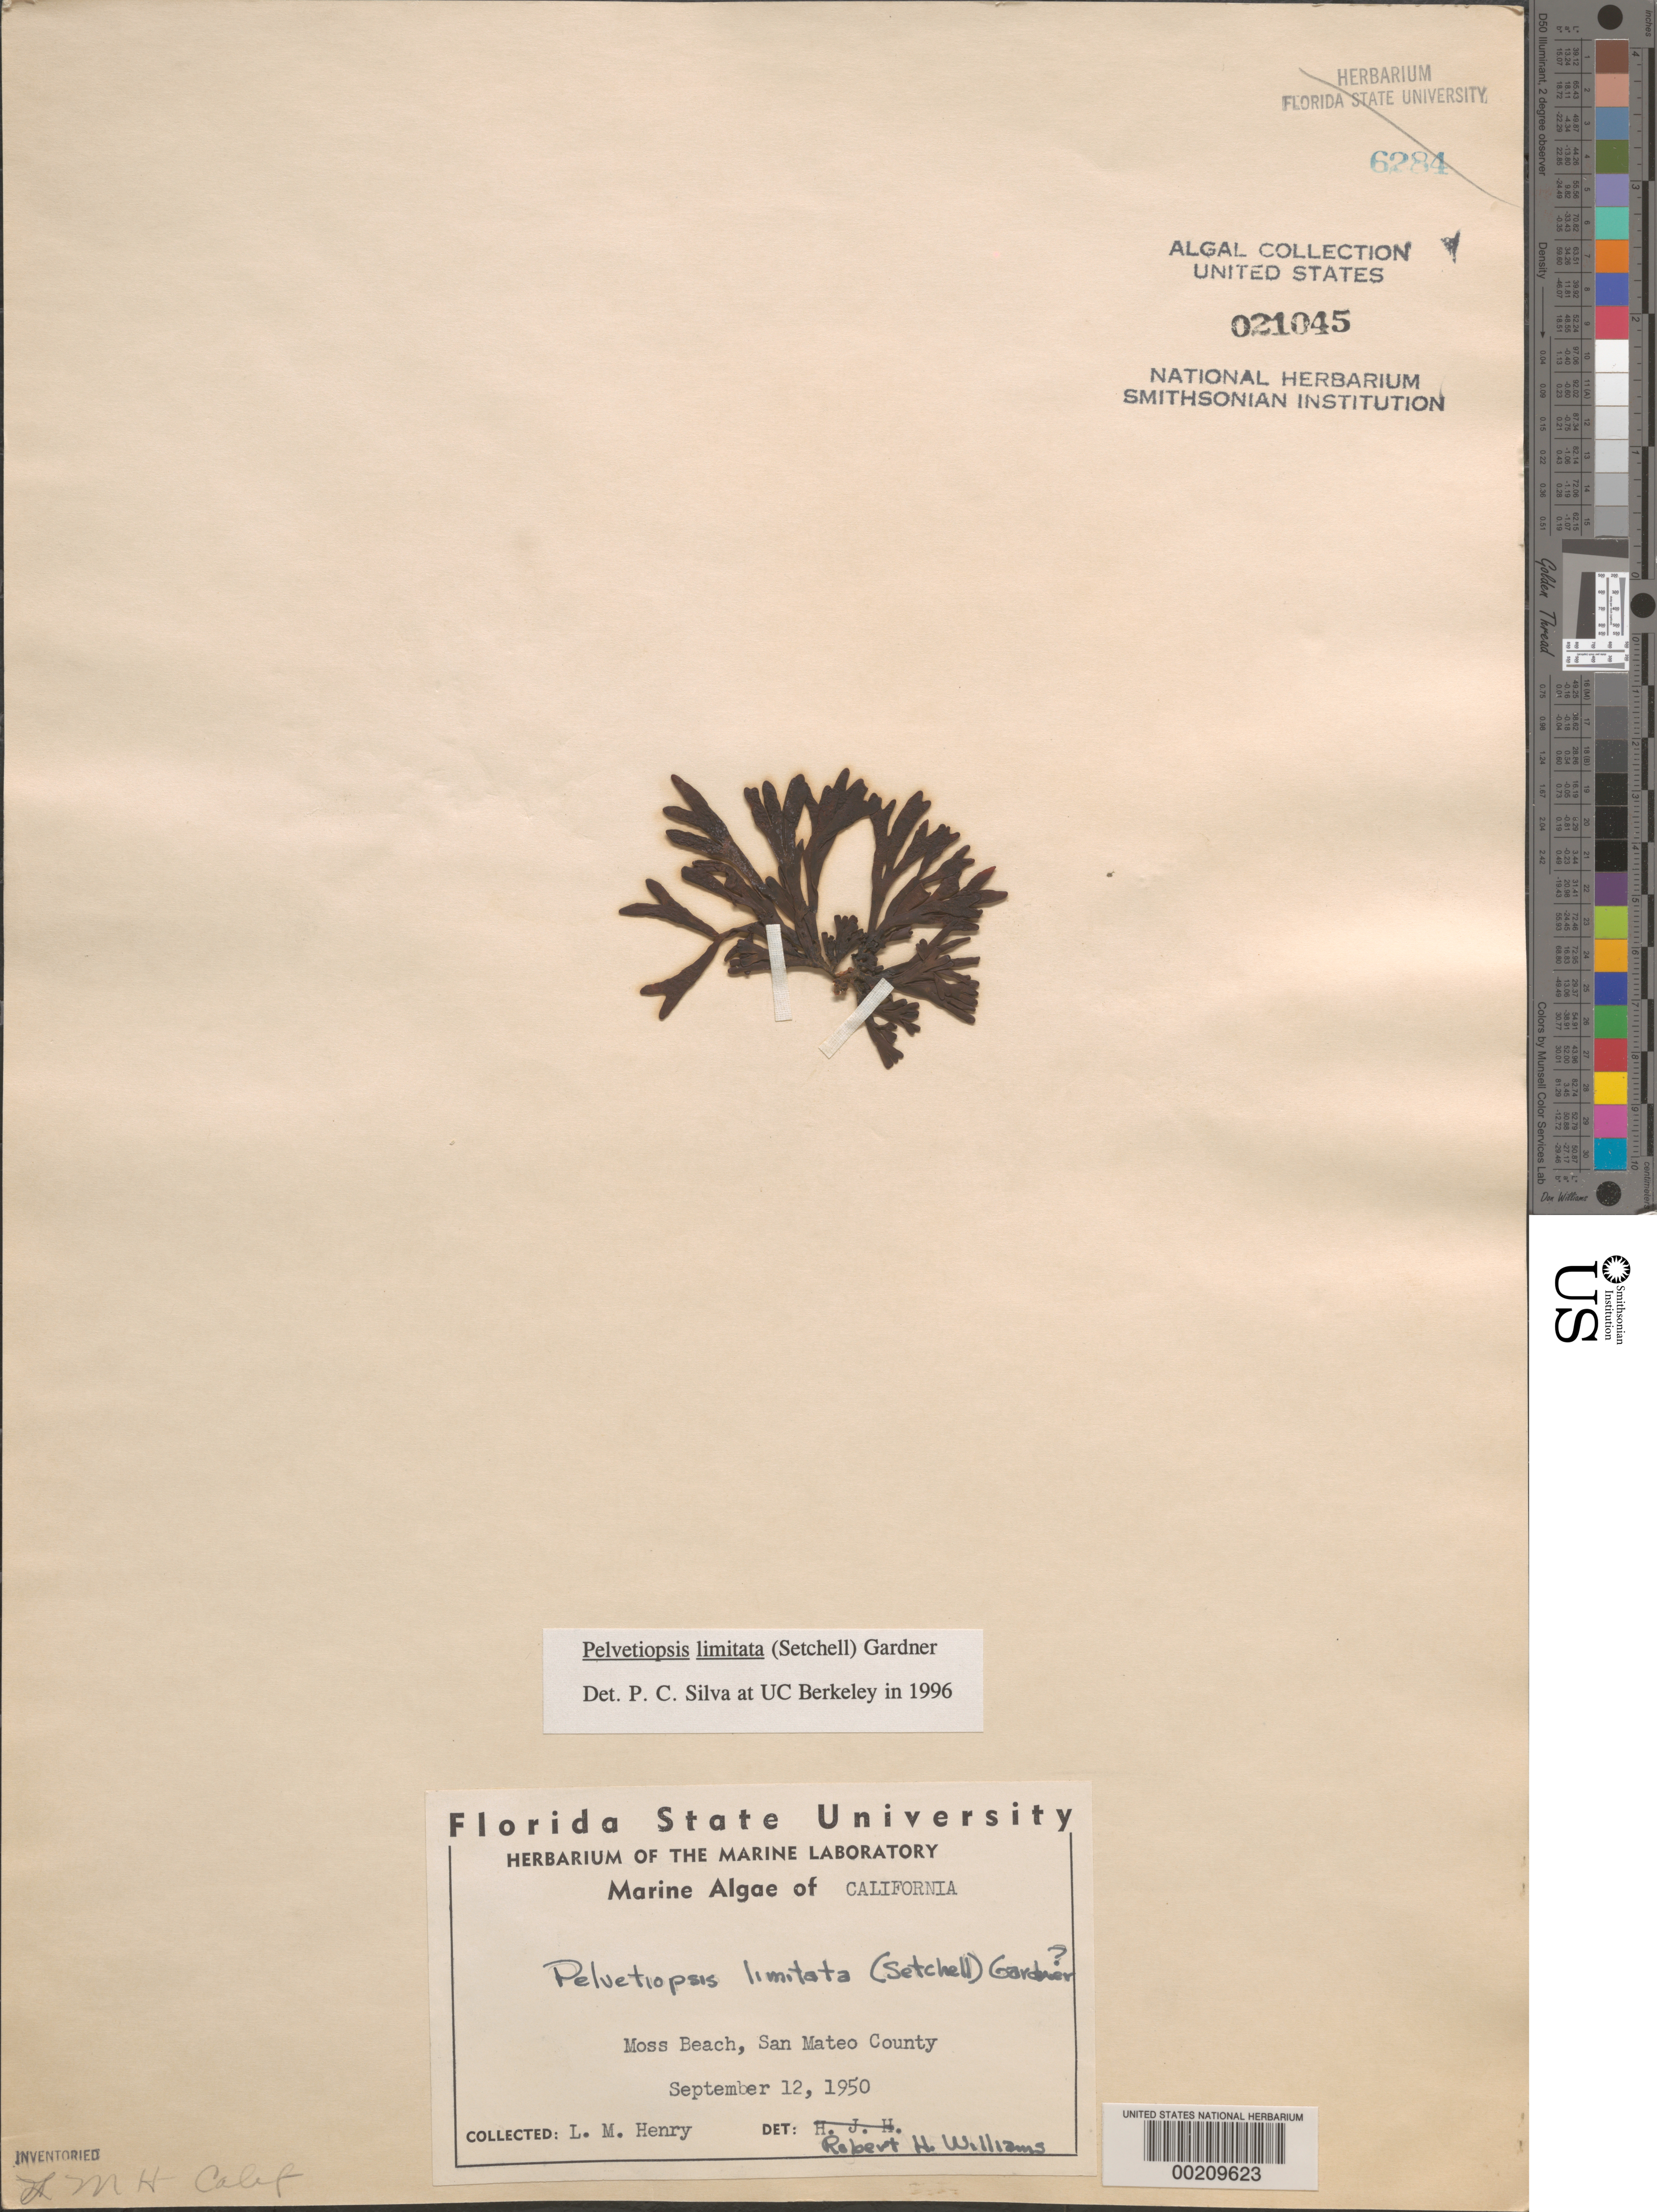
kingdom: Chromista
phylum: Ochrophyta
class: Phaeophyceae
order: Fucales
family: Fucaceae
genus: Pelvetiopsis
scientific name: Pelvetiopsis limitata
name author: N.L. Gardner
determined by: Silva, P. C.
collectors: L. Henry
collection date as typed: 12 Sep 1950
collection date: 1950-09-12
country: United States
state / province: California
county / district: San Mateo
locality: Moss Beach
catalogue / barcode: US 21045